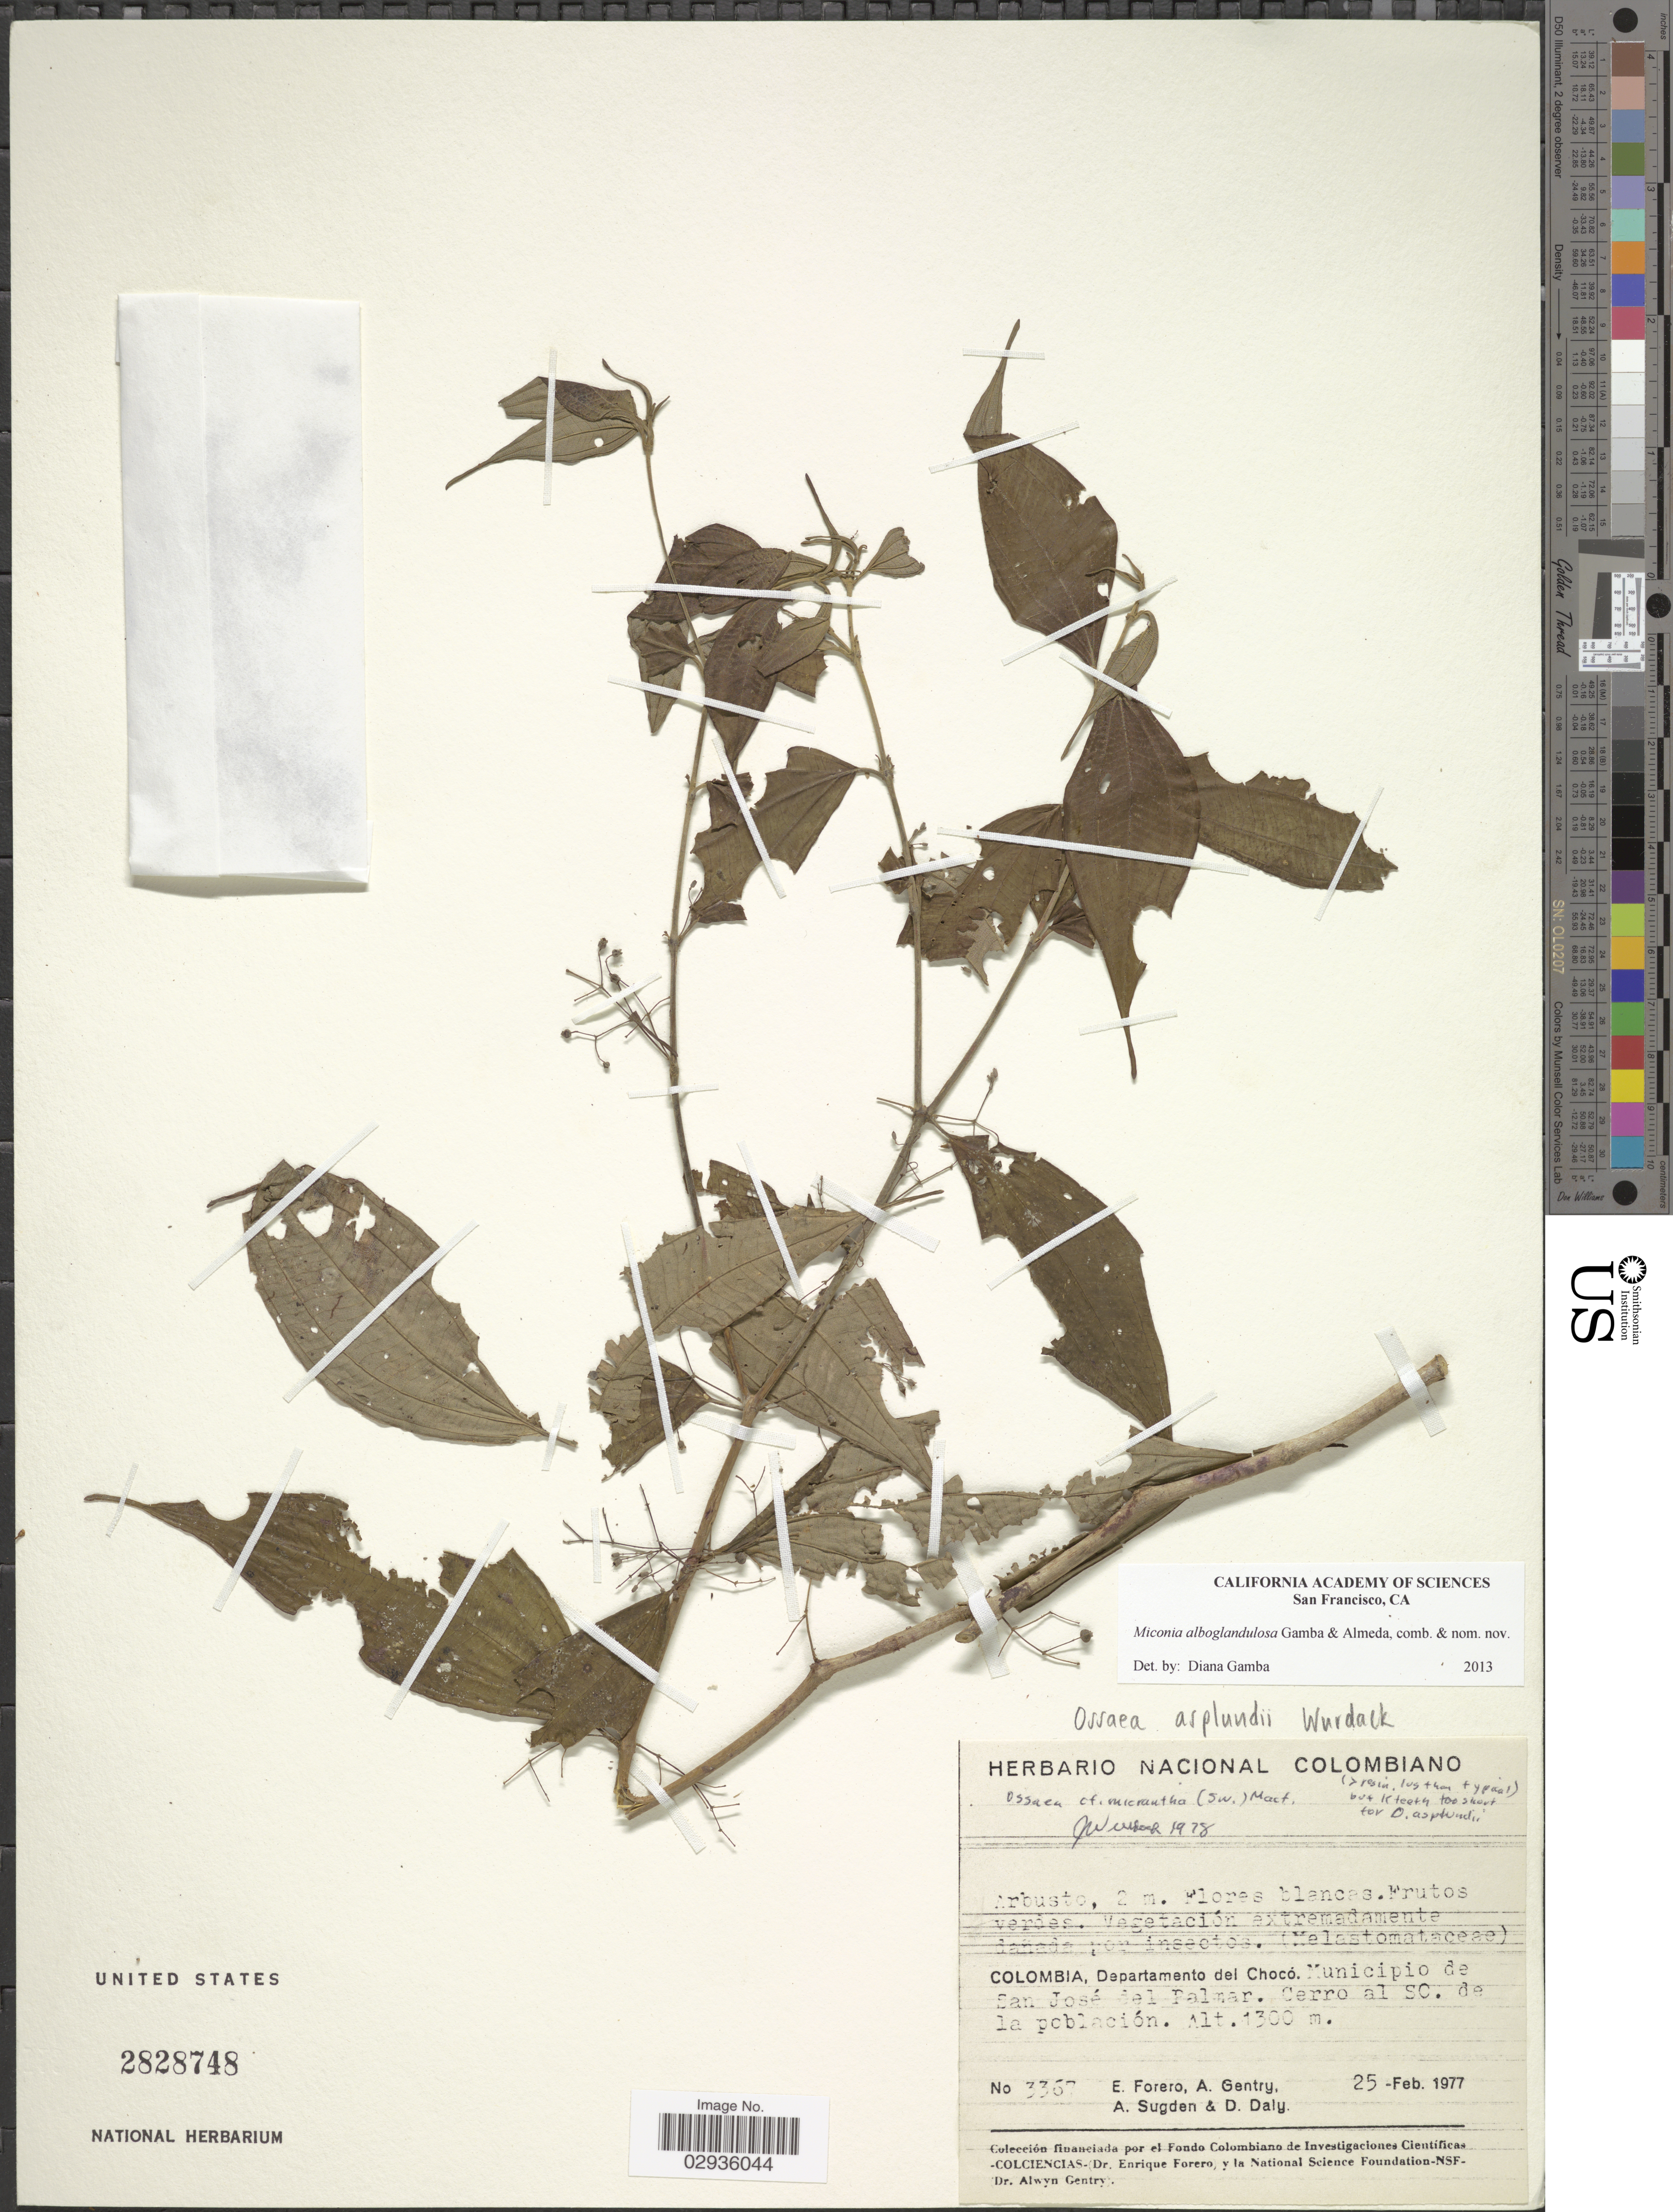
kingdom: Plantae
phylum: Tracheophyta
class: Magnoliopsida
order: Myrtales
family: Melastomataceae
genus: Miconia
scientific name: Miconia alboglandulosa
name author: Gamba & Almeda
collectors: E. Forero, A. H. Gentry, A. Sugden & D. C. Daly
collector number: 3367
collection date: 1977-02-25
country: Colombia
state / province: Chocó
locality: Departamento del Chocó. Municipio de San José del Palmar. Cerro al SO. de la población.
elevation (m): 1300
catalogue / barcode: US 2828748